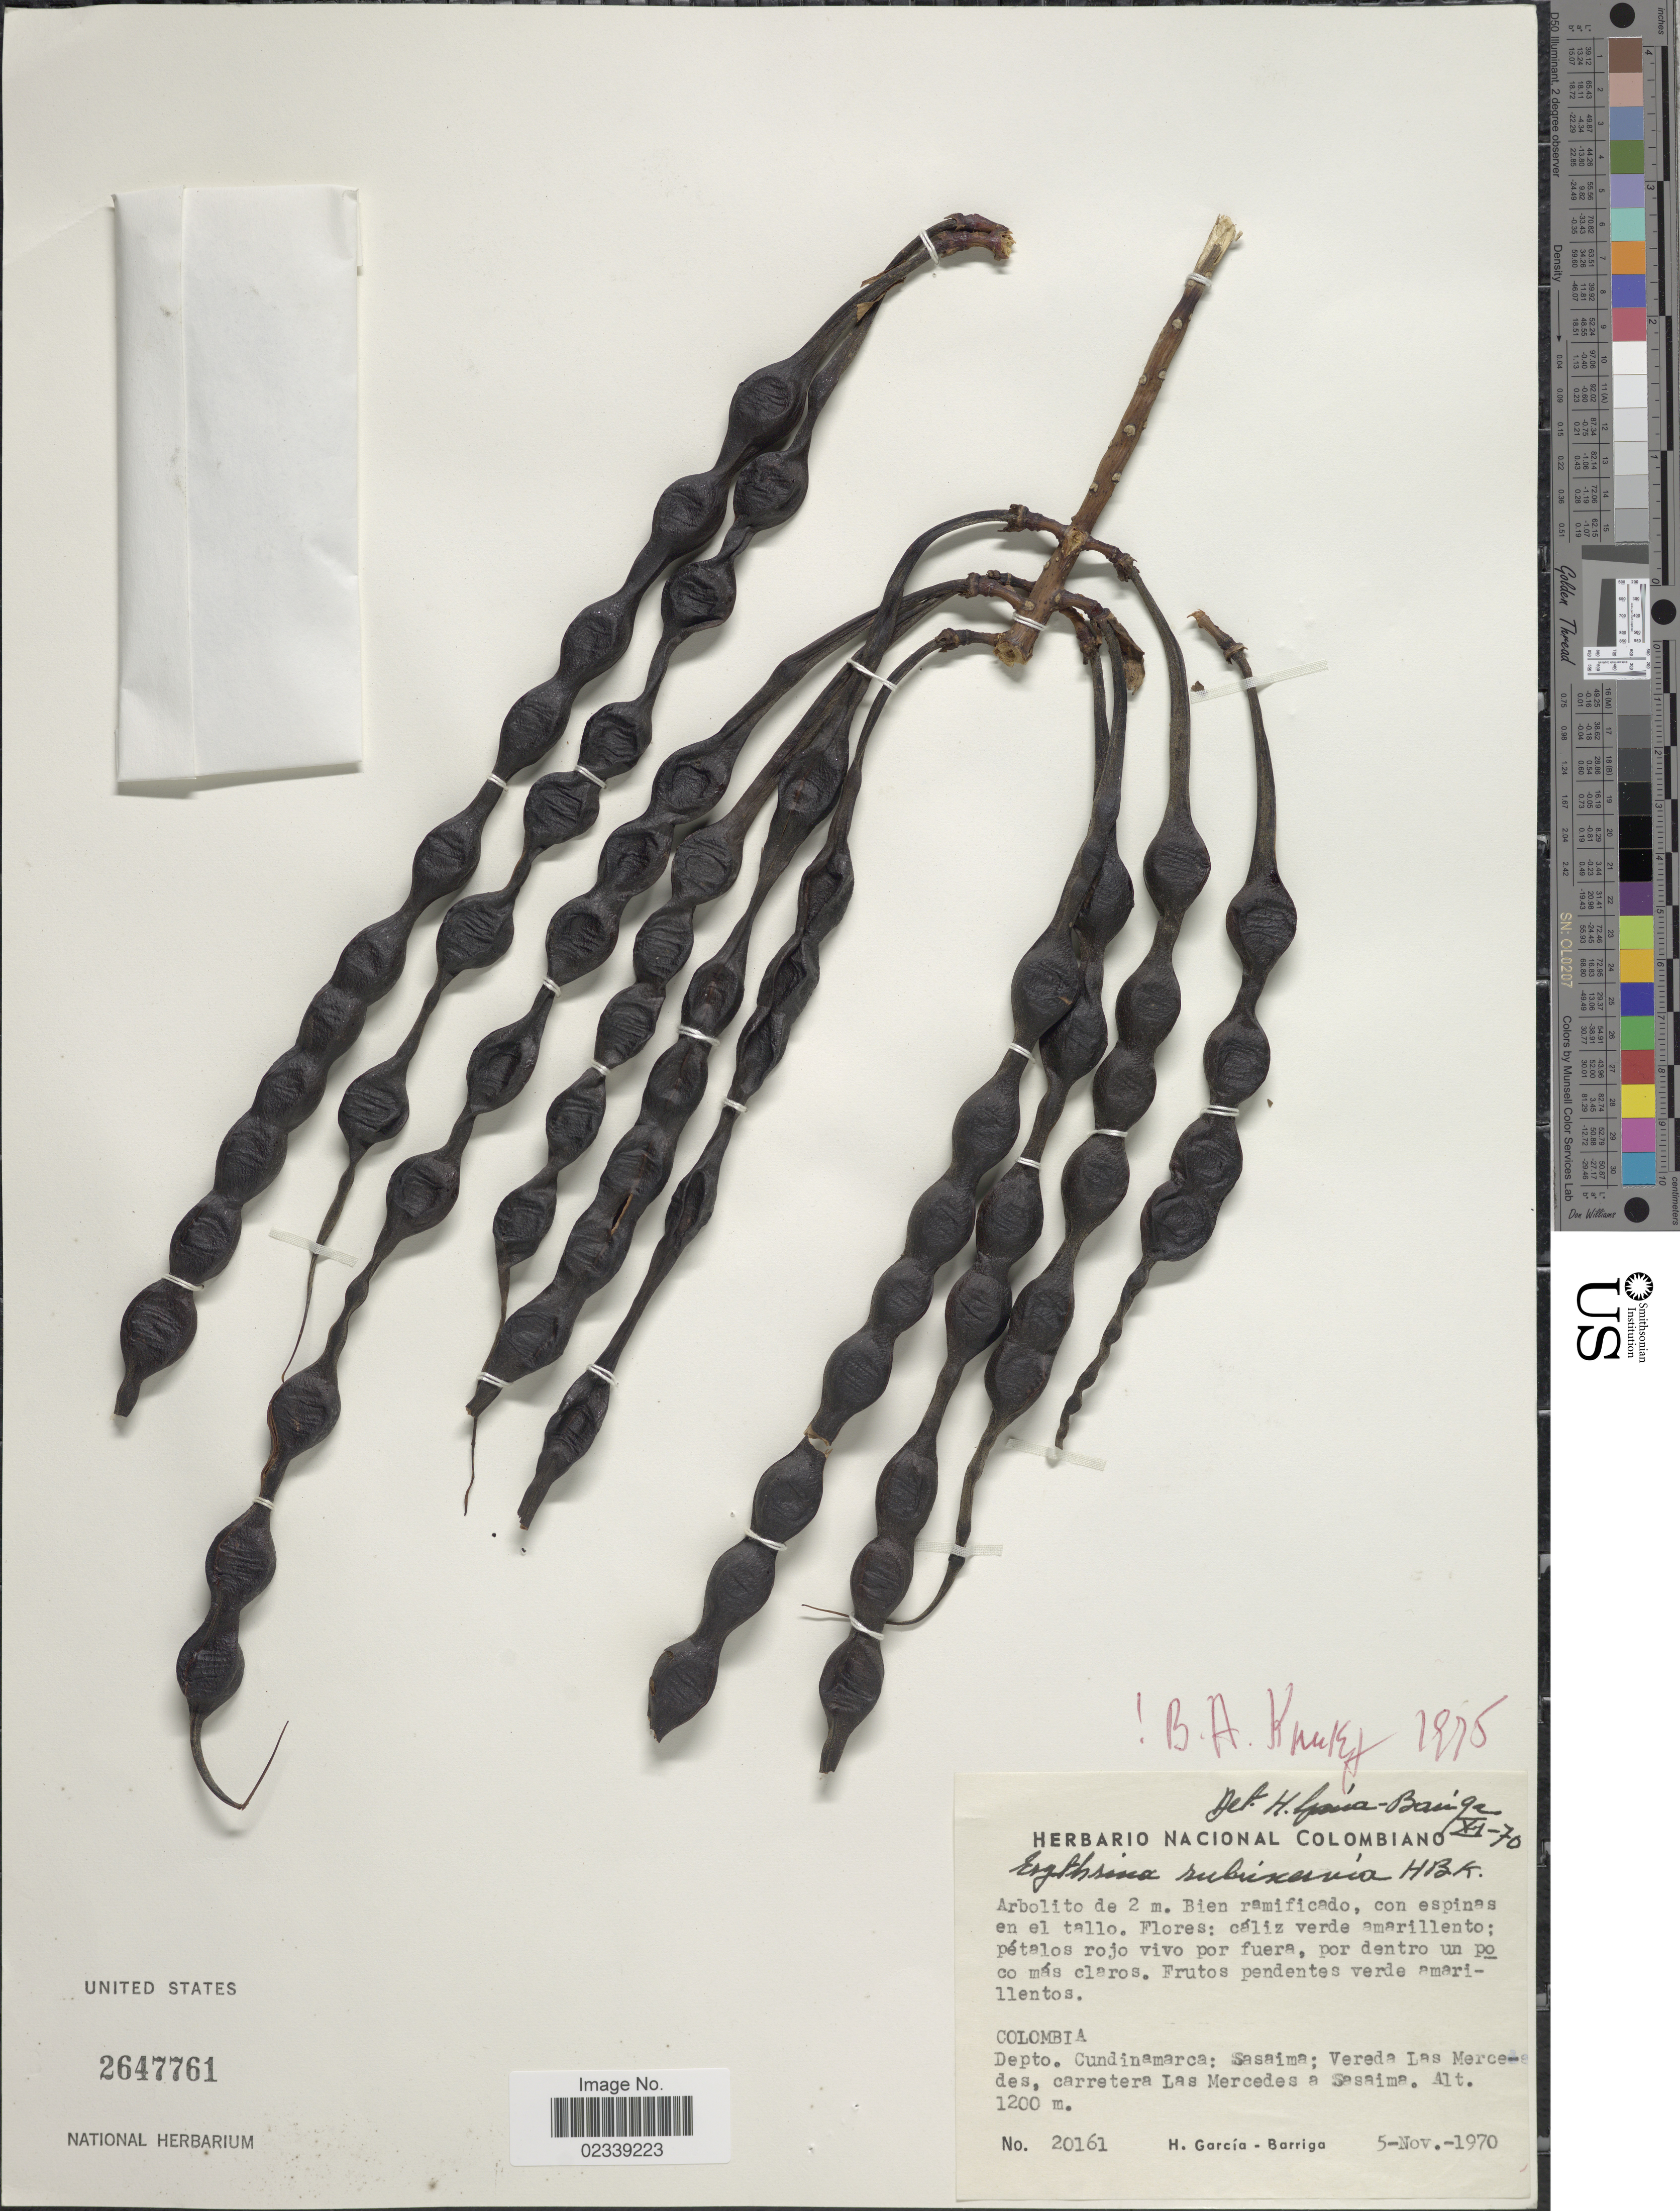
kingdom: Plantae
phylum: Tracheophyta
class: Magnoliopsida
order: Fabales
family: Fabaceae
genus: Erythrina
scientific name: Erythrina rubrinervia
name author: Kunth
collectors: H. García Barriga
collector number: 20161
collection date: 1970-11-05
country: Colombia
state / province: Cundinamarca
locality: Sasaima, Vereda Las Mercedes, carretera Las Mercedes a Sasaima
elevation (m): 1200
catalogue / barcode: US 2647761